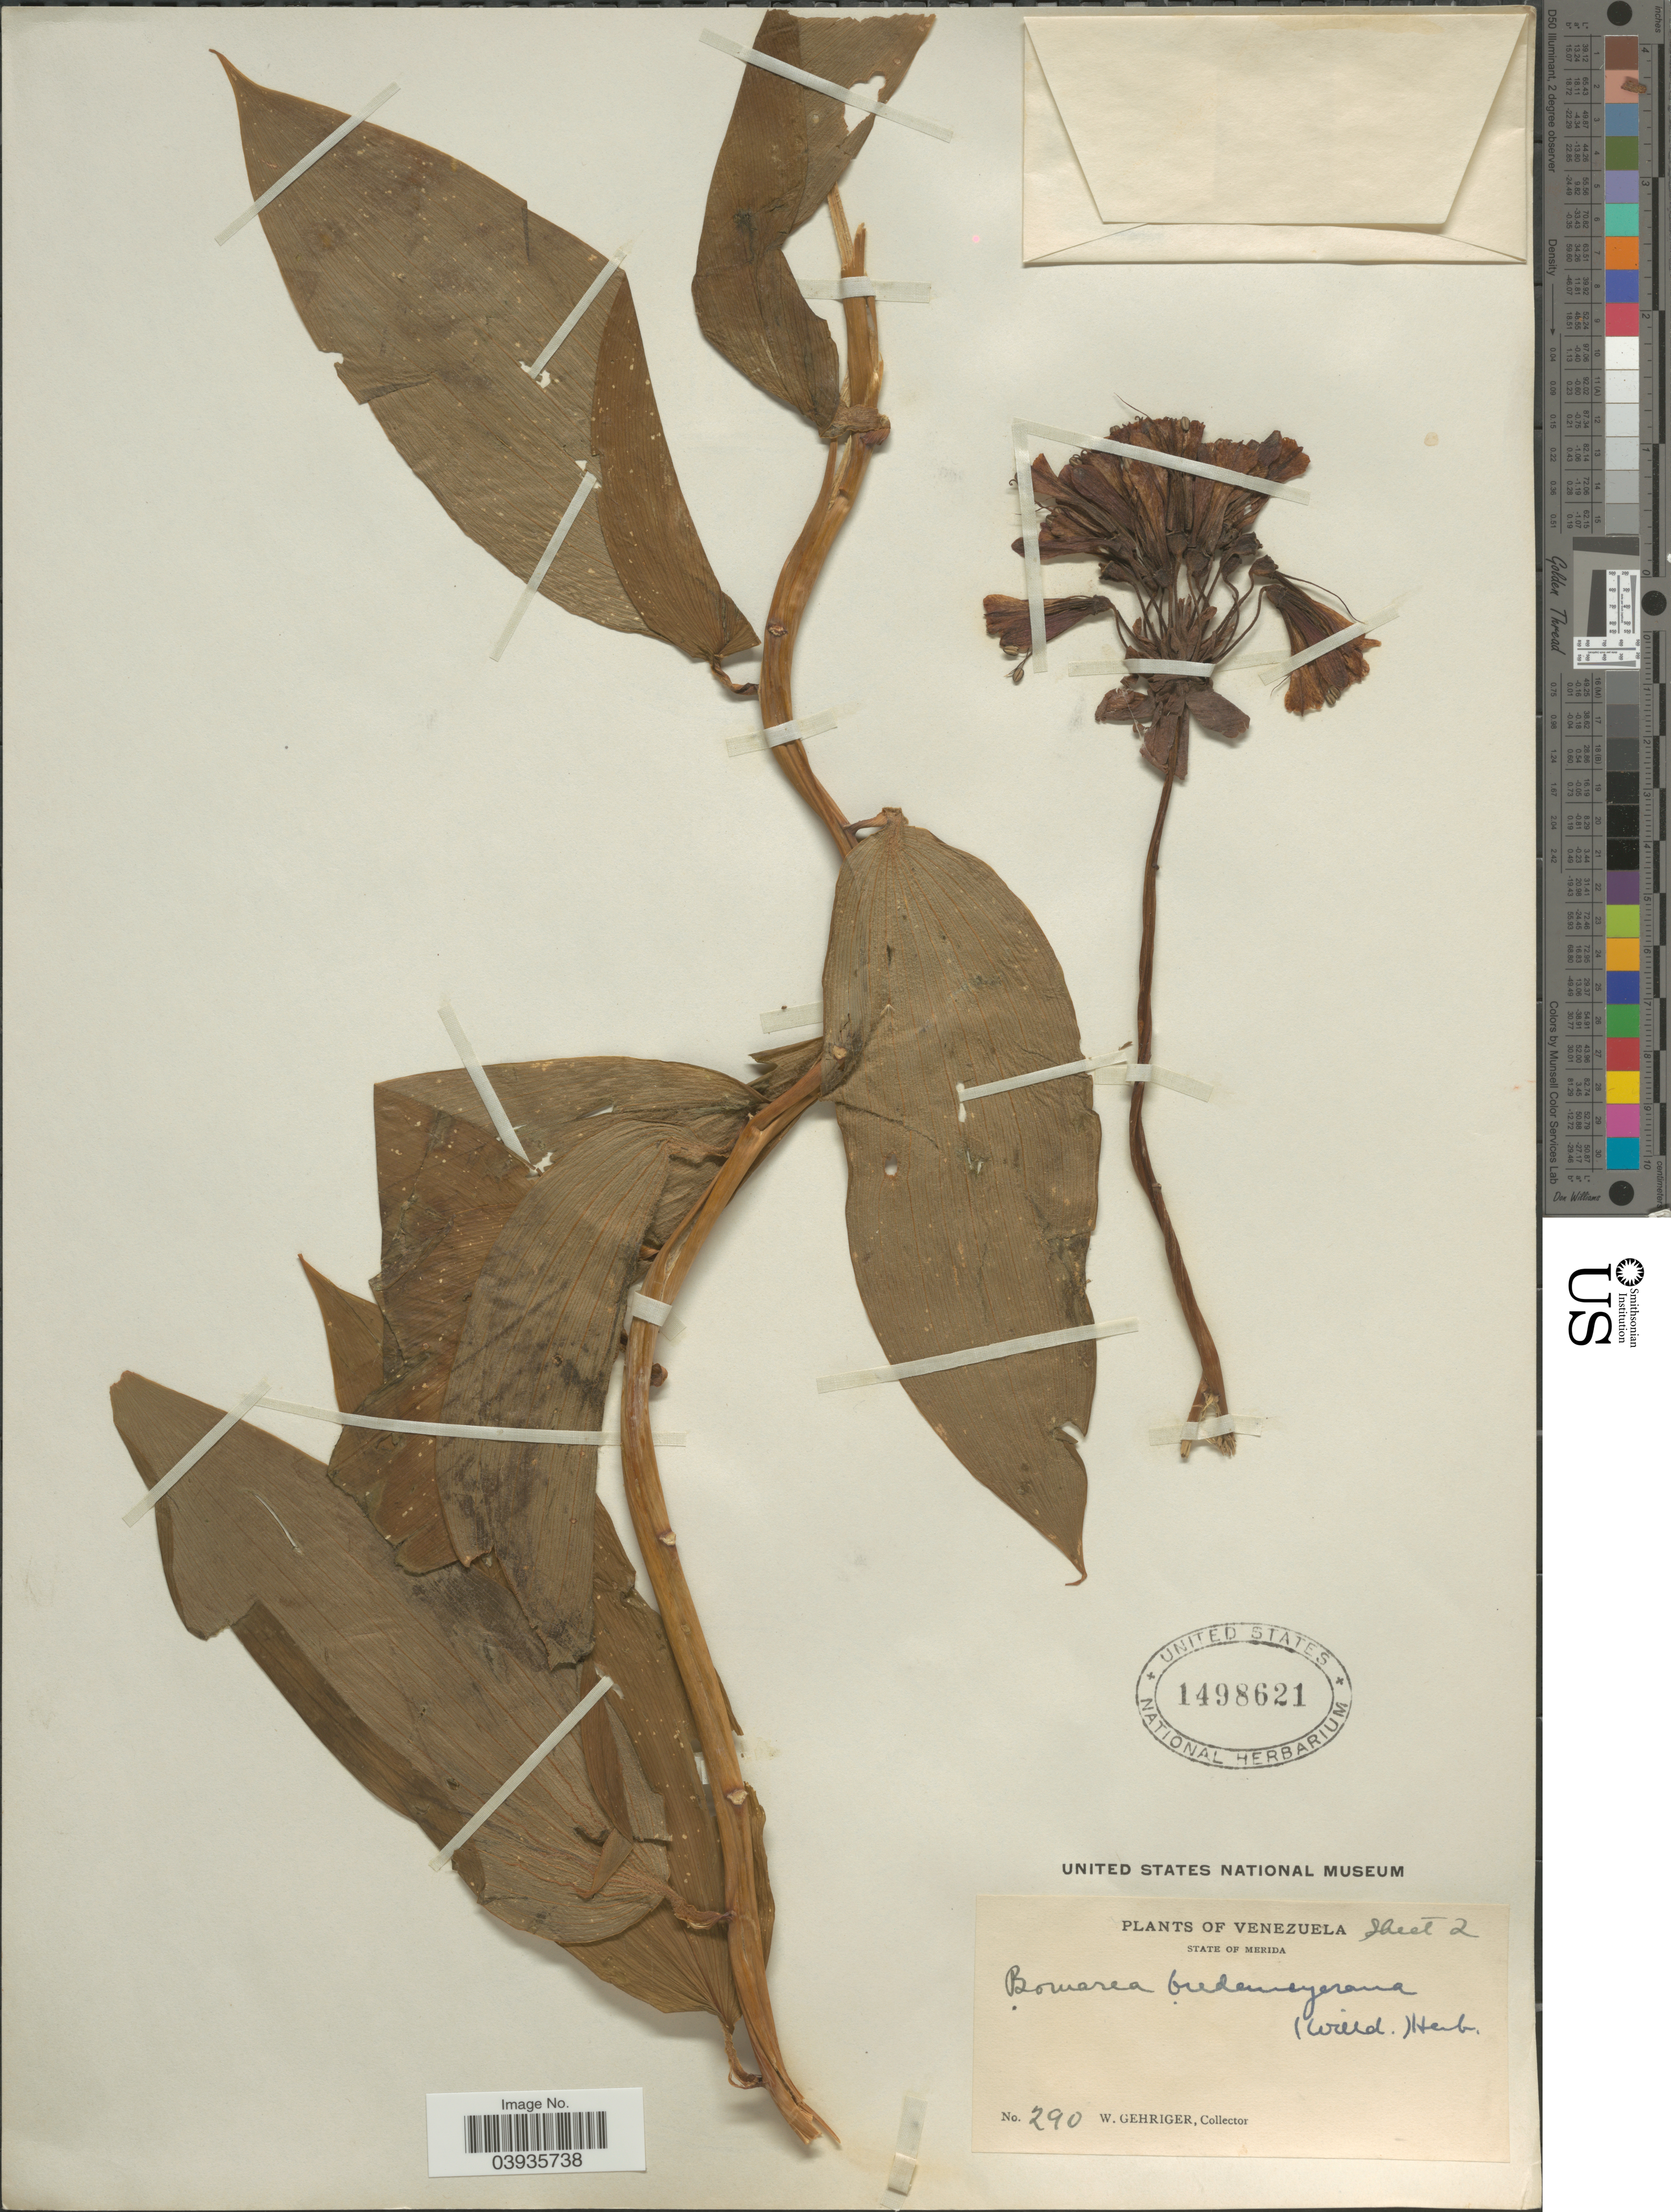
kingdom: Plantae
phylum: Tracheophyta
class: Liliopsida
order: Liliales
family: Alstroemeriaceae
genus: Bomarea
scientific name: Bomarea bredemeyeriana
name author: Herb.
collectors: W. Gehriger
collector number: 290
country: Venezuela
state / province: Merida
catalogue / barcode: US 1498621